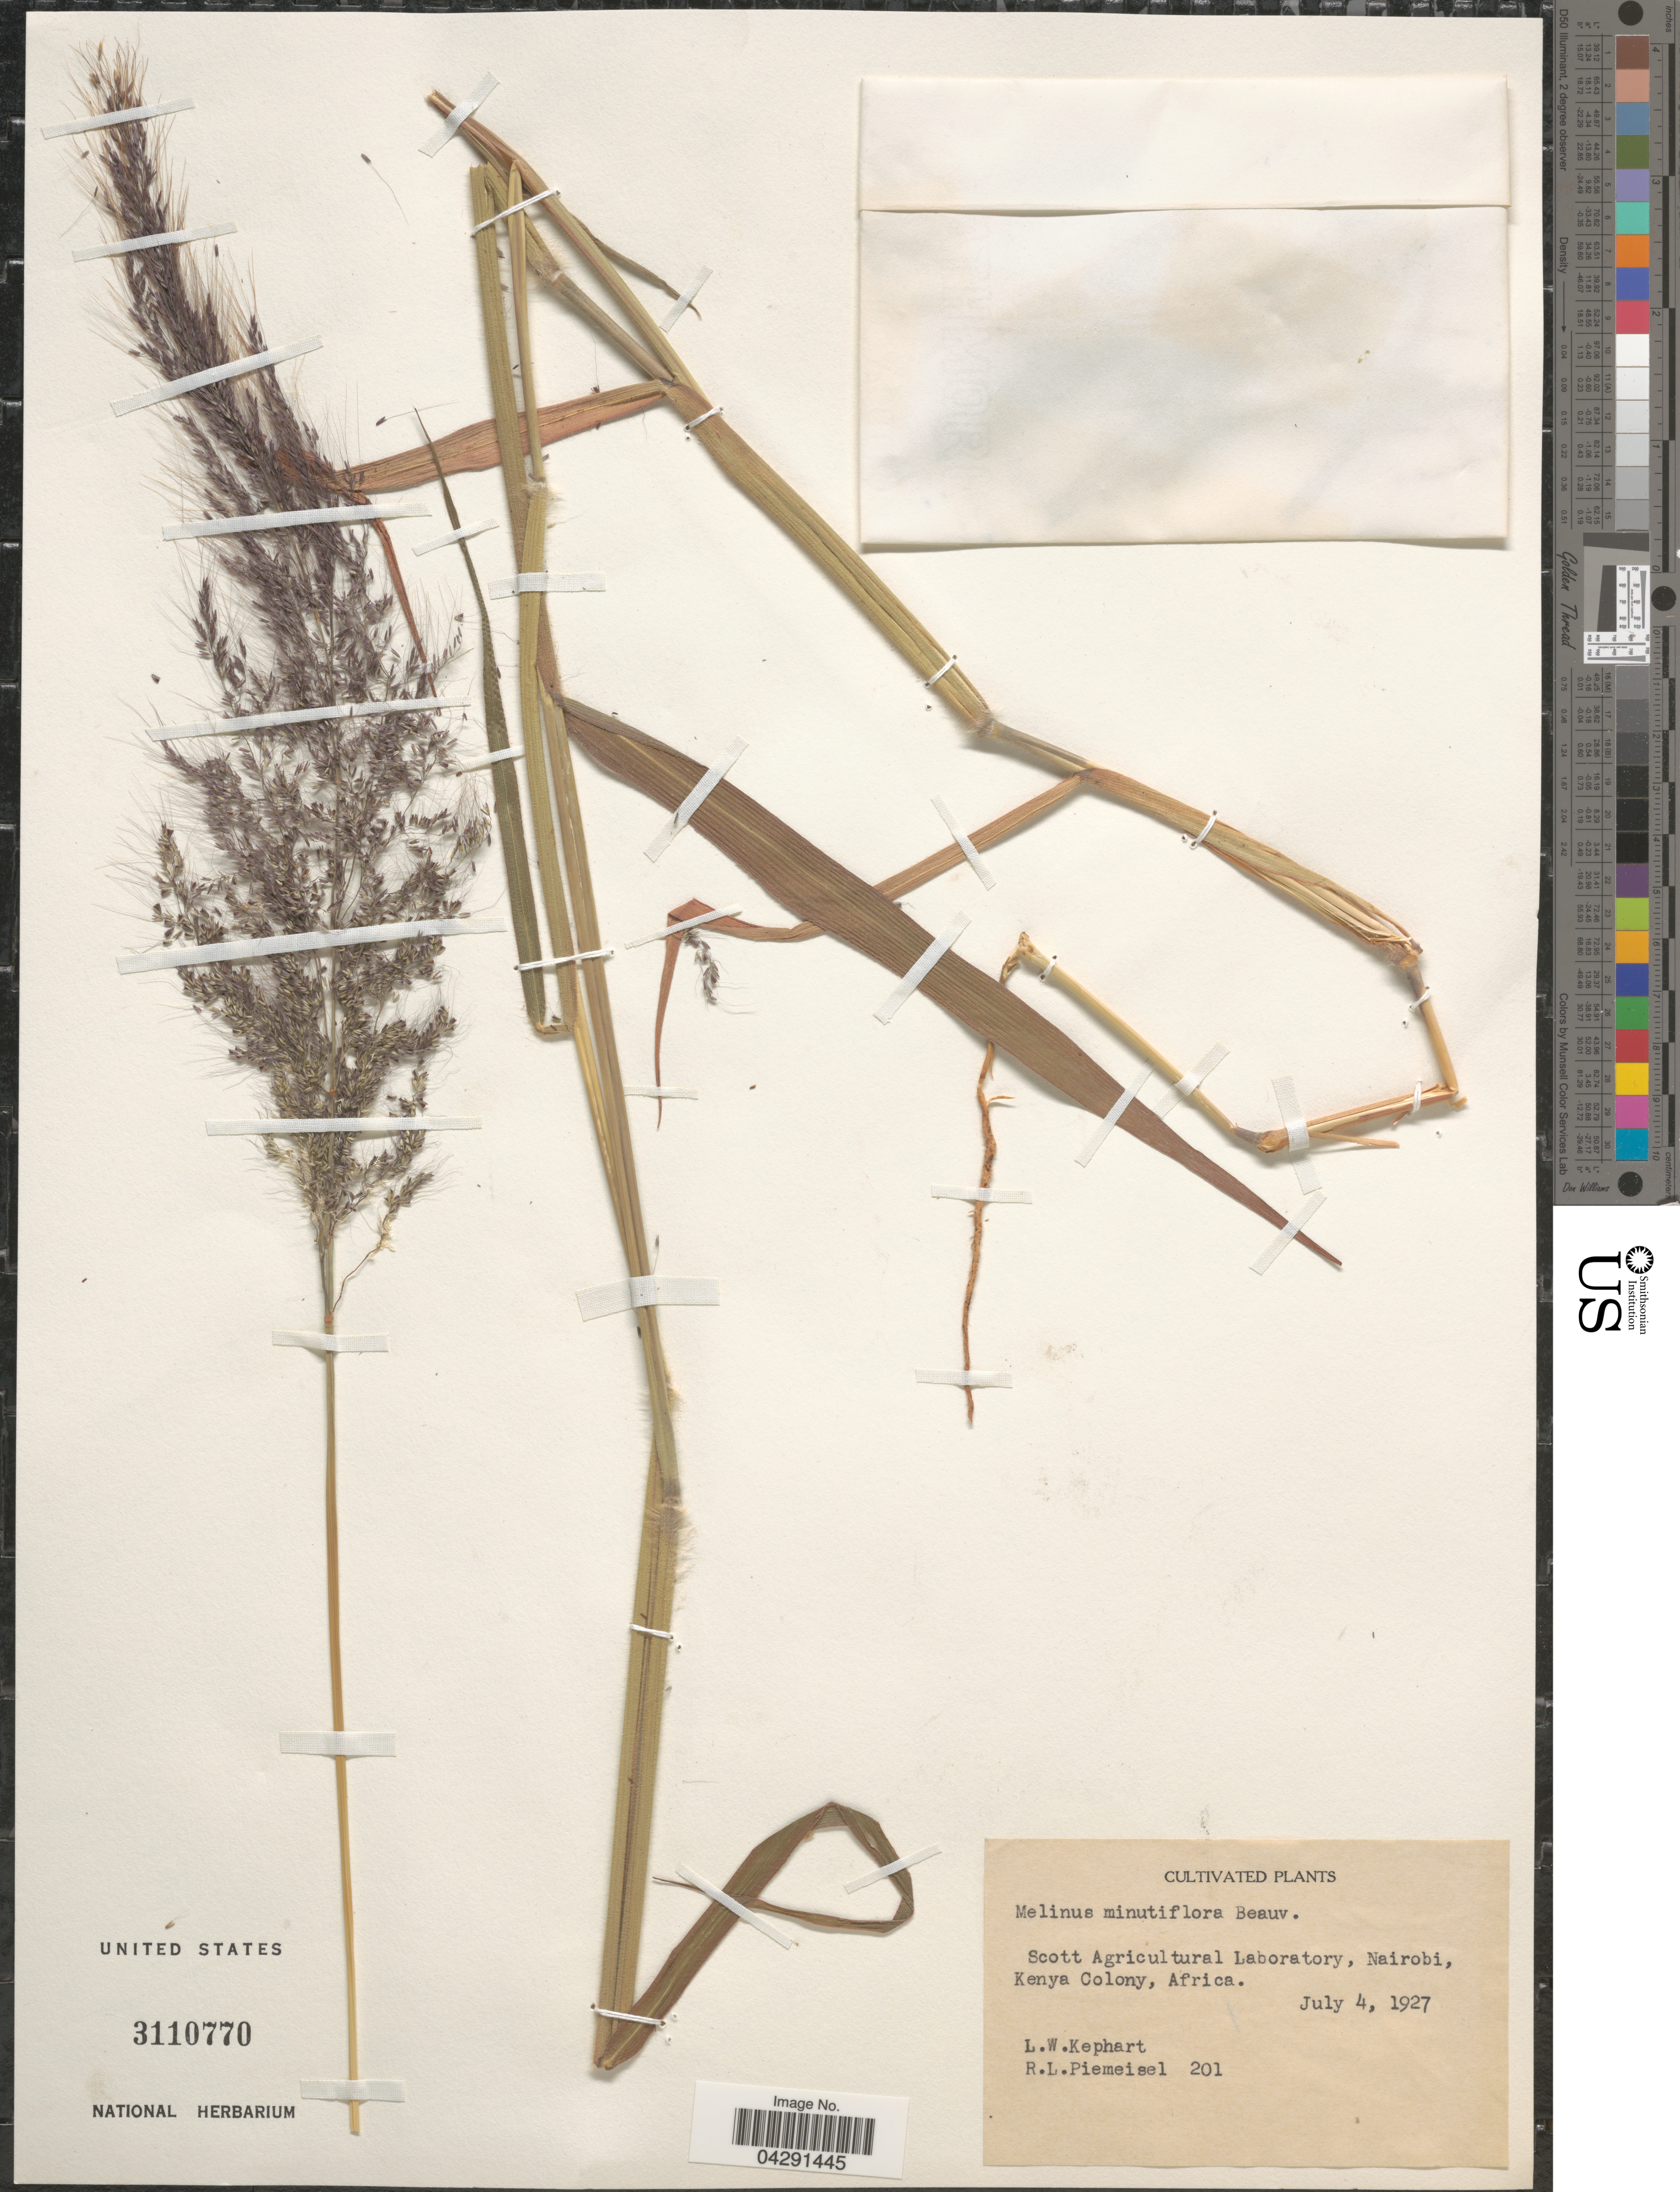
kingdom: Plantae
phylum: Tracheophyta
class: Liliopsida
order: Poales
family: Poaceae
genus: Melinis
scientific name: Melinis minutiflora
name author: P. Beauv.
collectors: L. W. Kephart & R. L. Piemeisel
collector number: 201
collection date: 1927-07-04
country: Kenya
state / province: Nairobi Area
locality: Scott Agricultural Laboratory, Nairobi, Kenya Colony.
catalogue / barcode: US 3110770